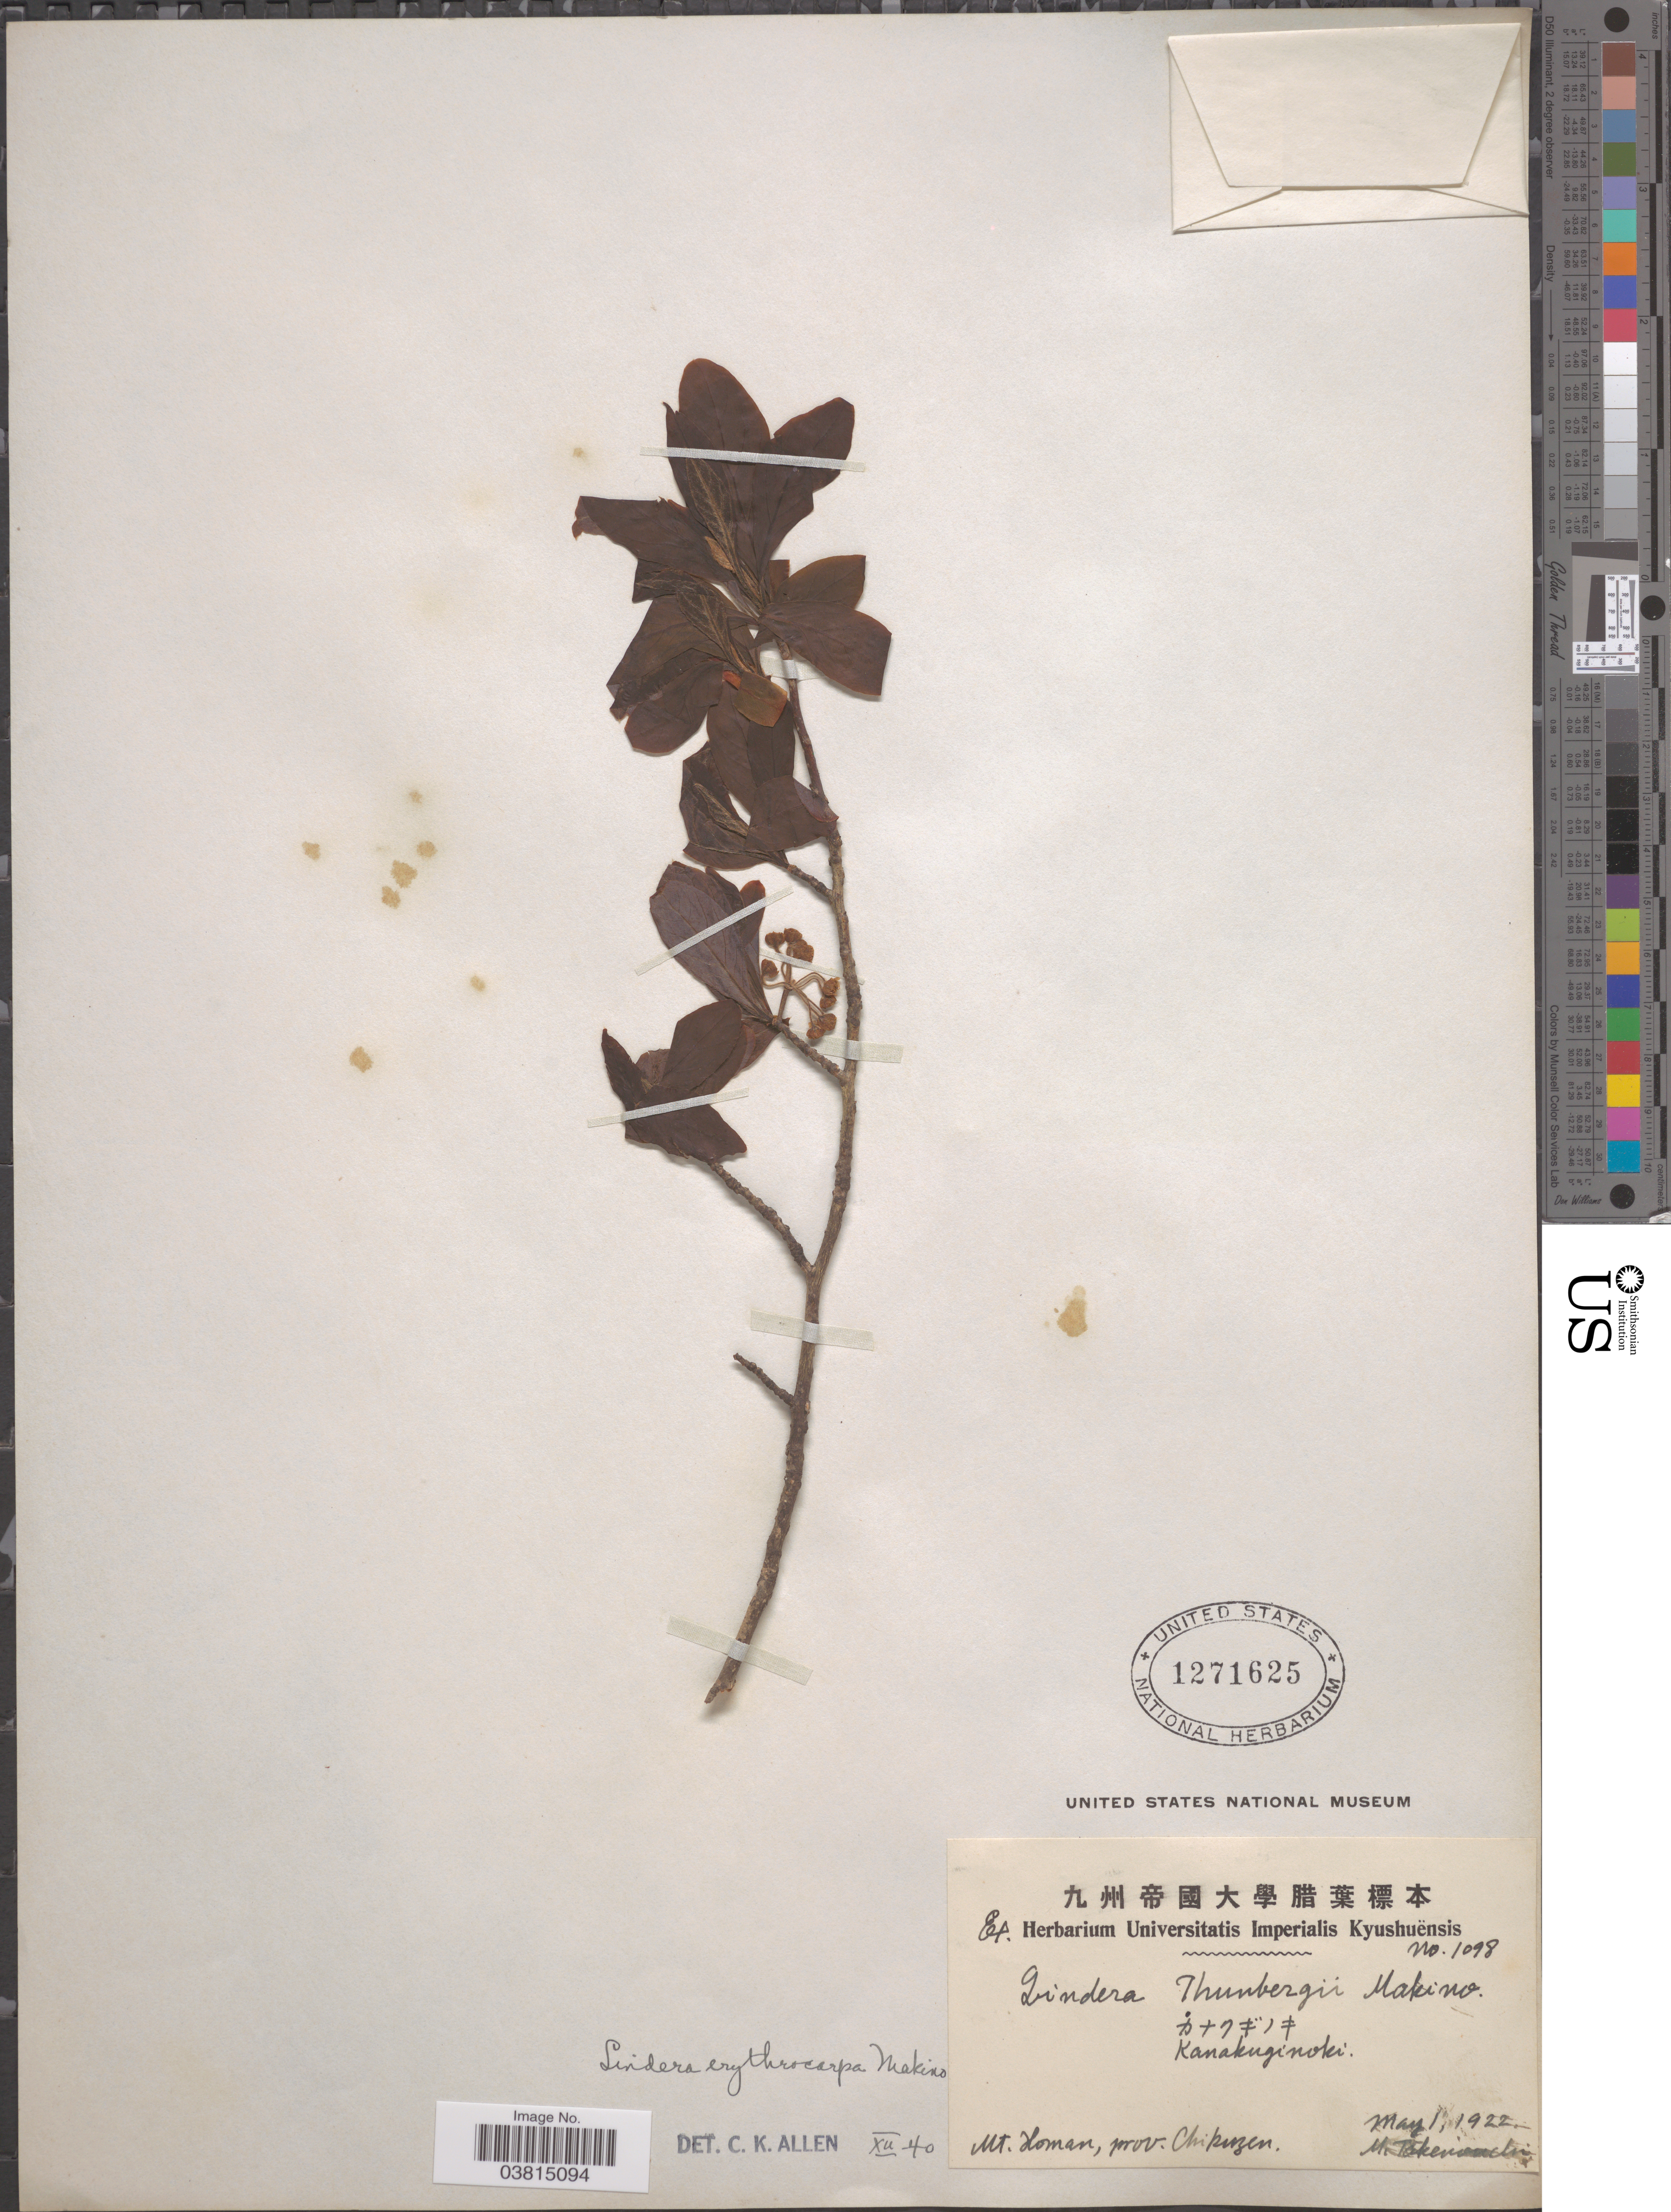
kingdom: Plantae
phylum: Tracheophyta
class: Magnoliopsida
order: Laurales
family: Lauraceae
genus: Lindera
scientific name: Lindera erythrocarpa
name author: Makino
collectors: M. Takenonchi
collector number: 1098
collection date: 1922-05-01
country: Japan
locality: Mt. Homan, prov. Chikuzen.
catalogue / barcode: US 1271625